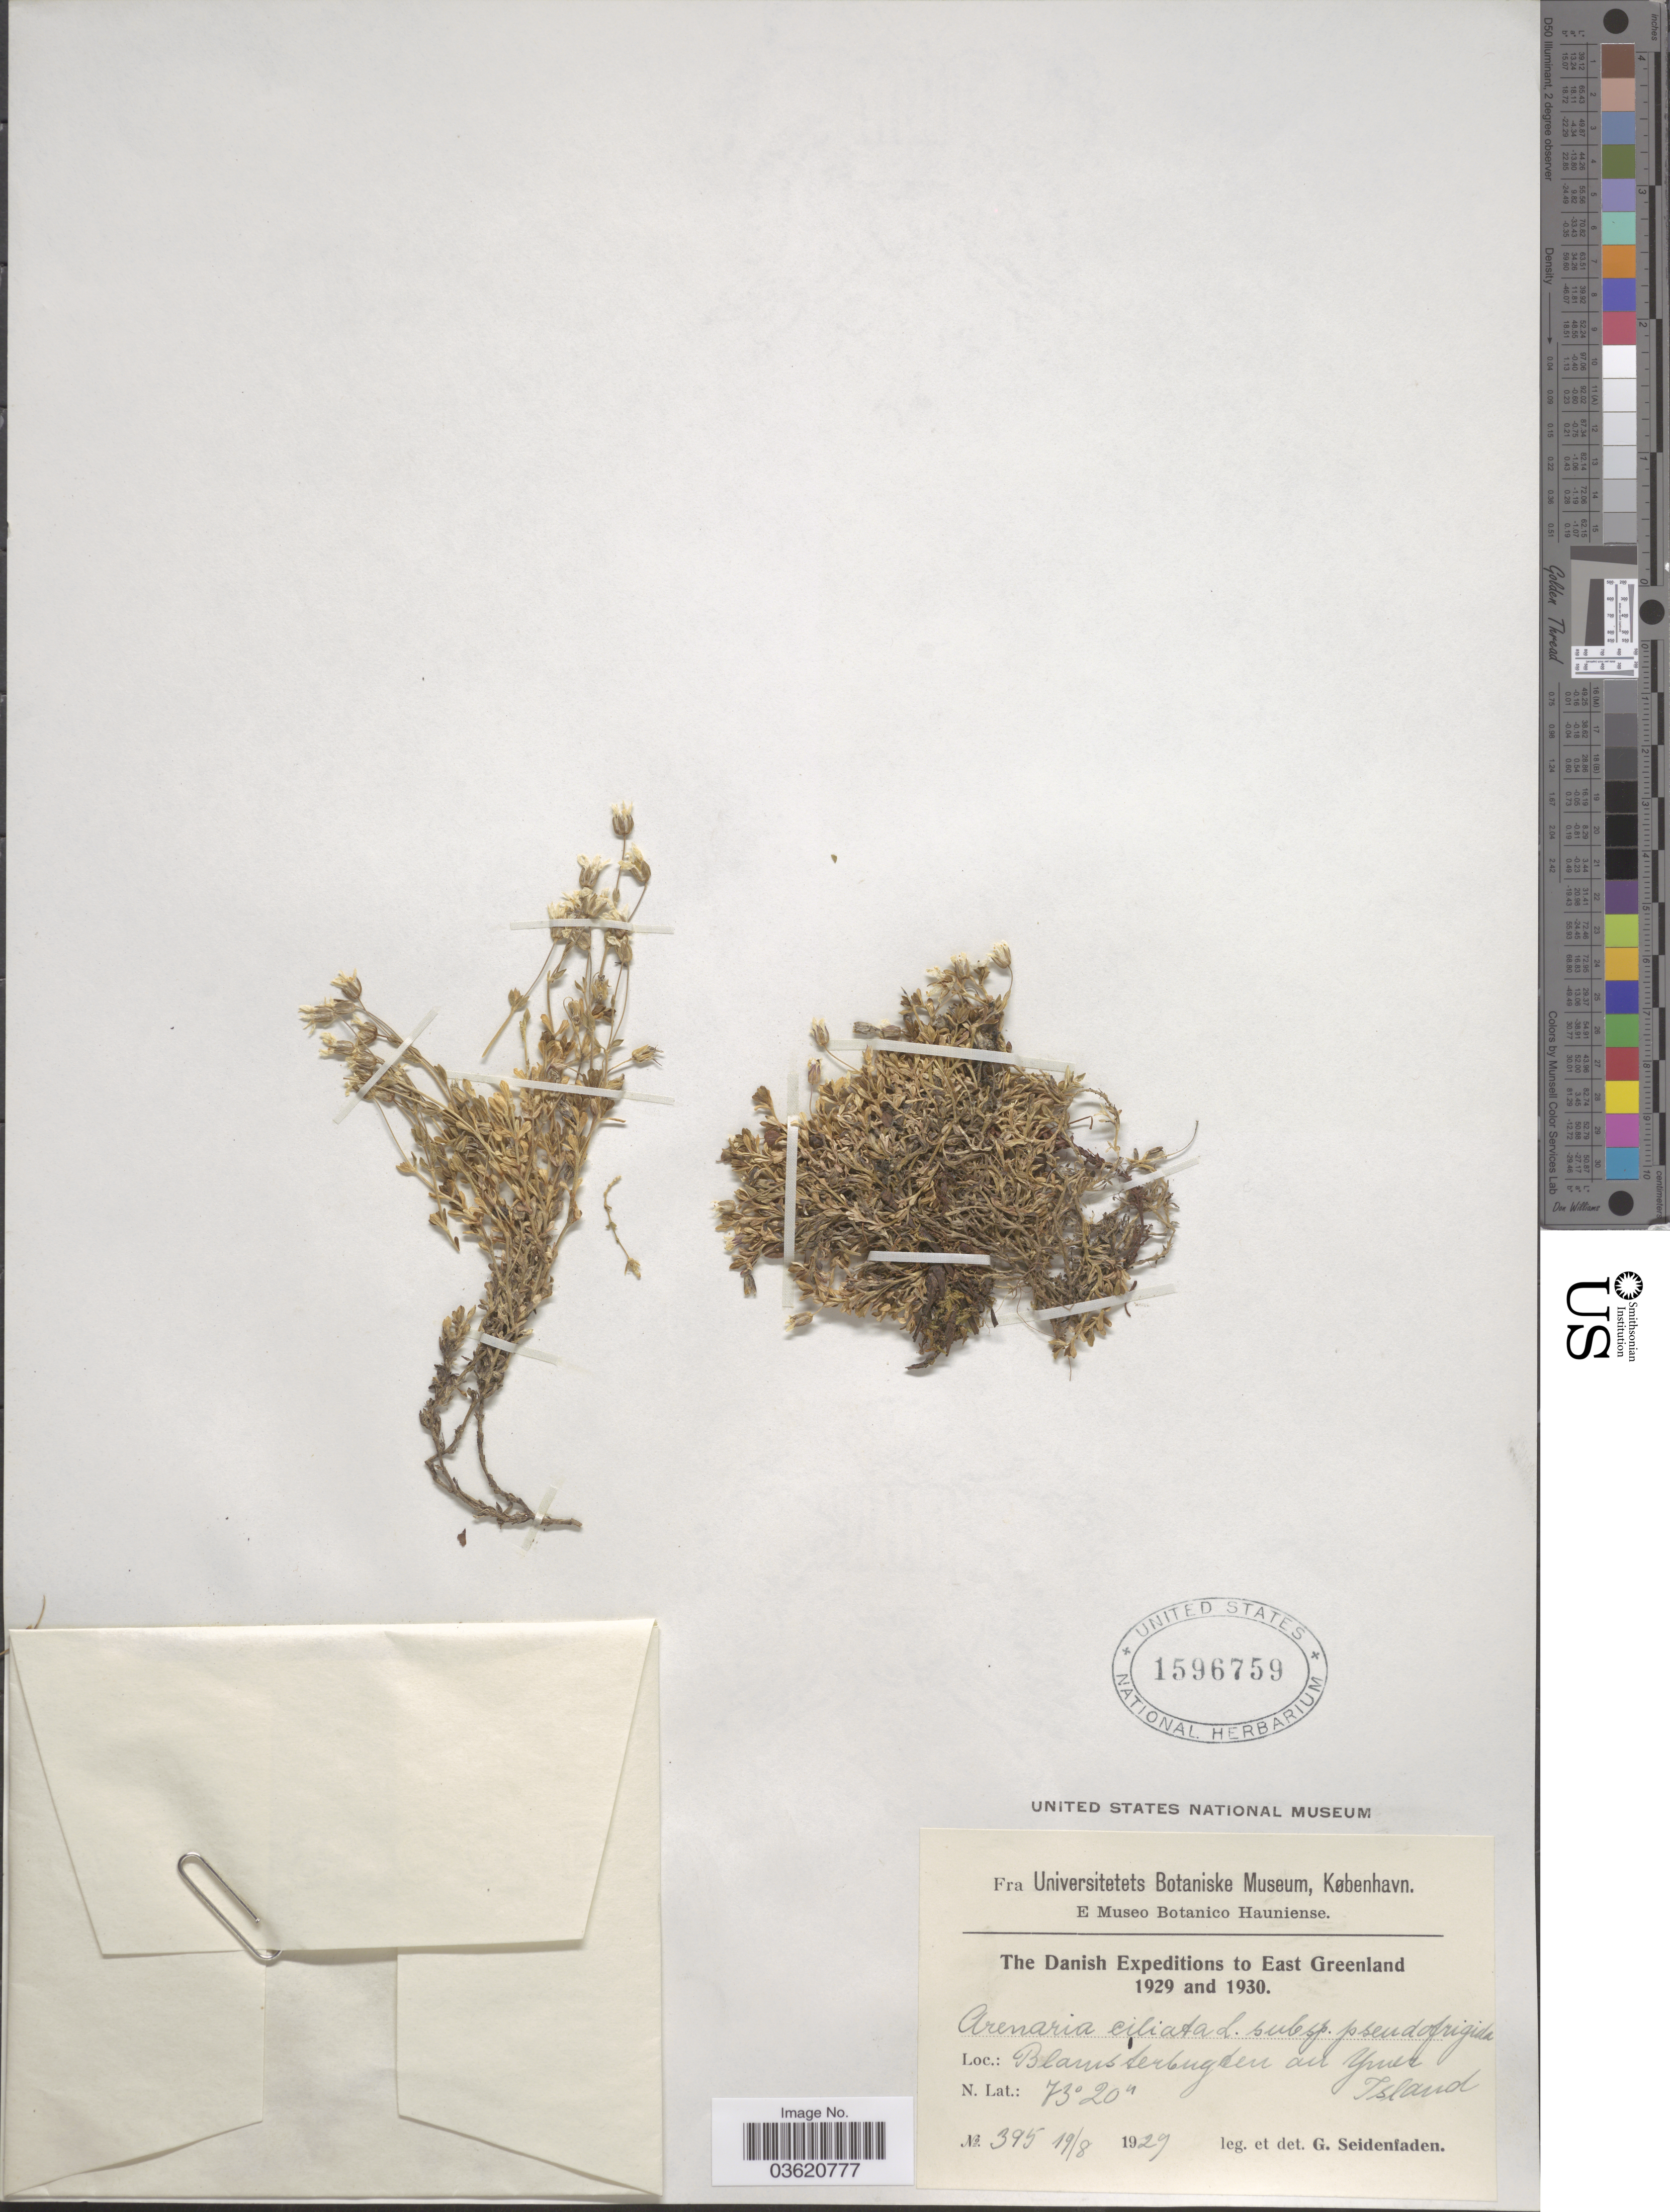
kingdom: Plantae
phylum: Tracheophyta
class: Magnoliopsida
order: Caryophyllales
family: Caryophyllaceae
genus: Arenaria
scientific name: Arenaria humifusa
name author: Wahlenb.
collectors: G. Seidenfaden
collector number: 395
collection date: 1929-08-19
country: Greenland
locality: East Greenland. Blomsterbugten an Ymer Island.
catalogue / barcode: US 1596759